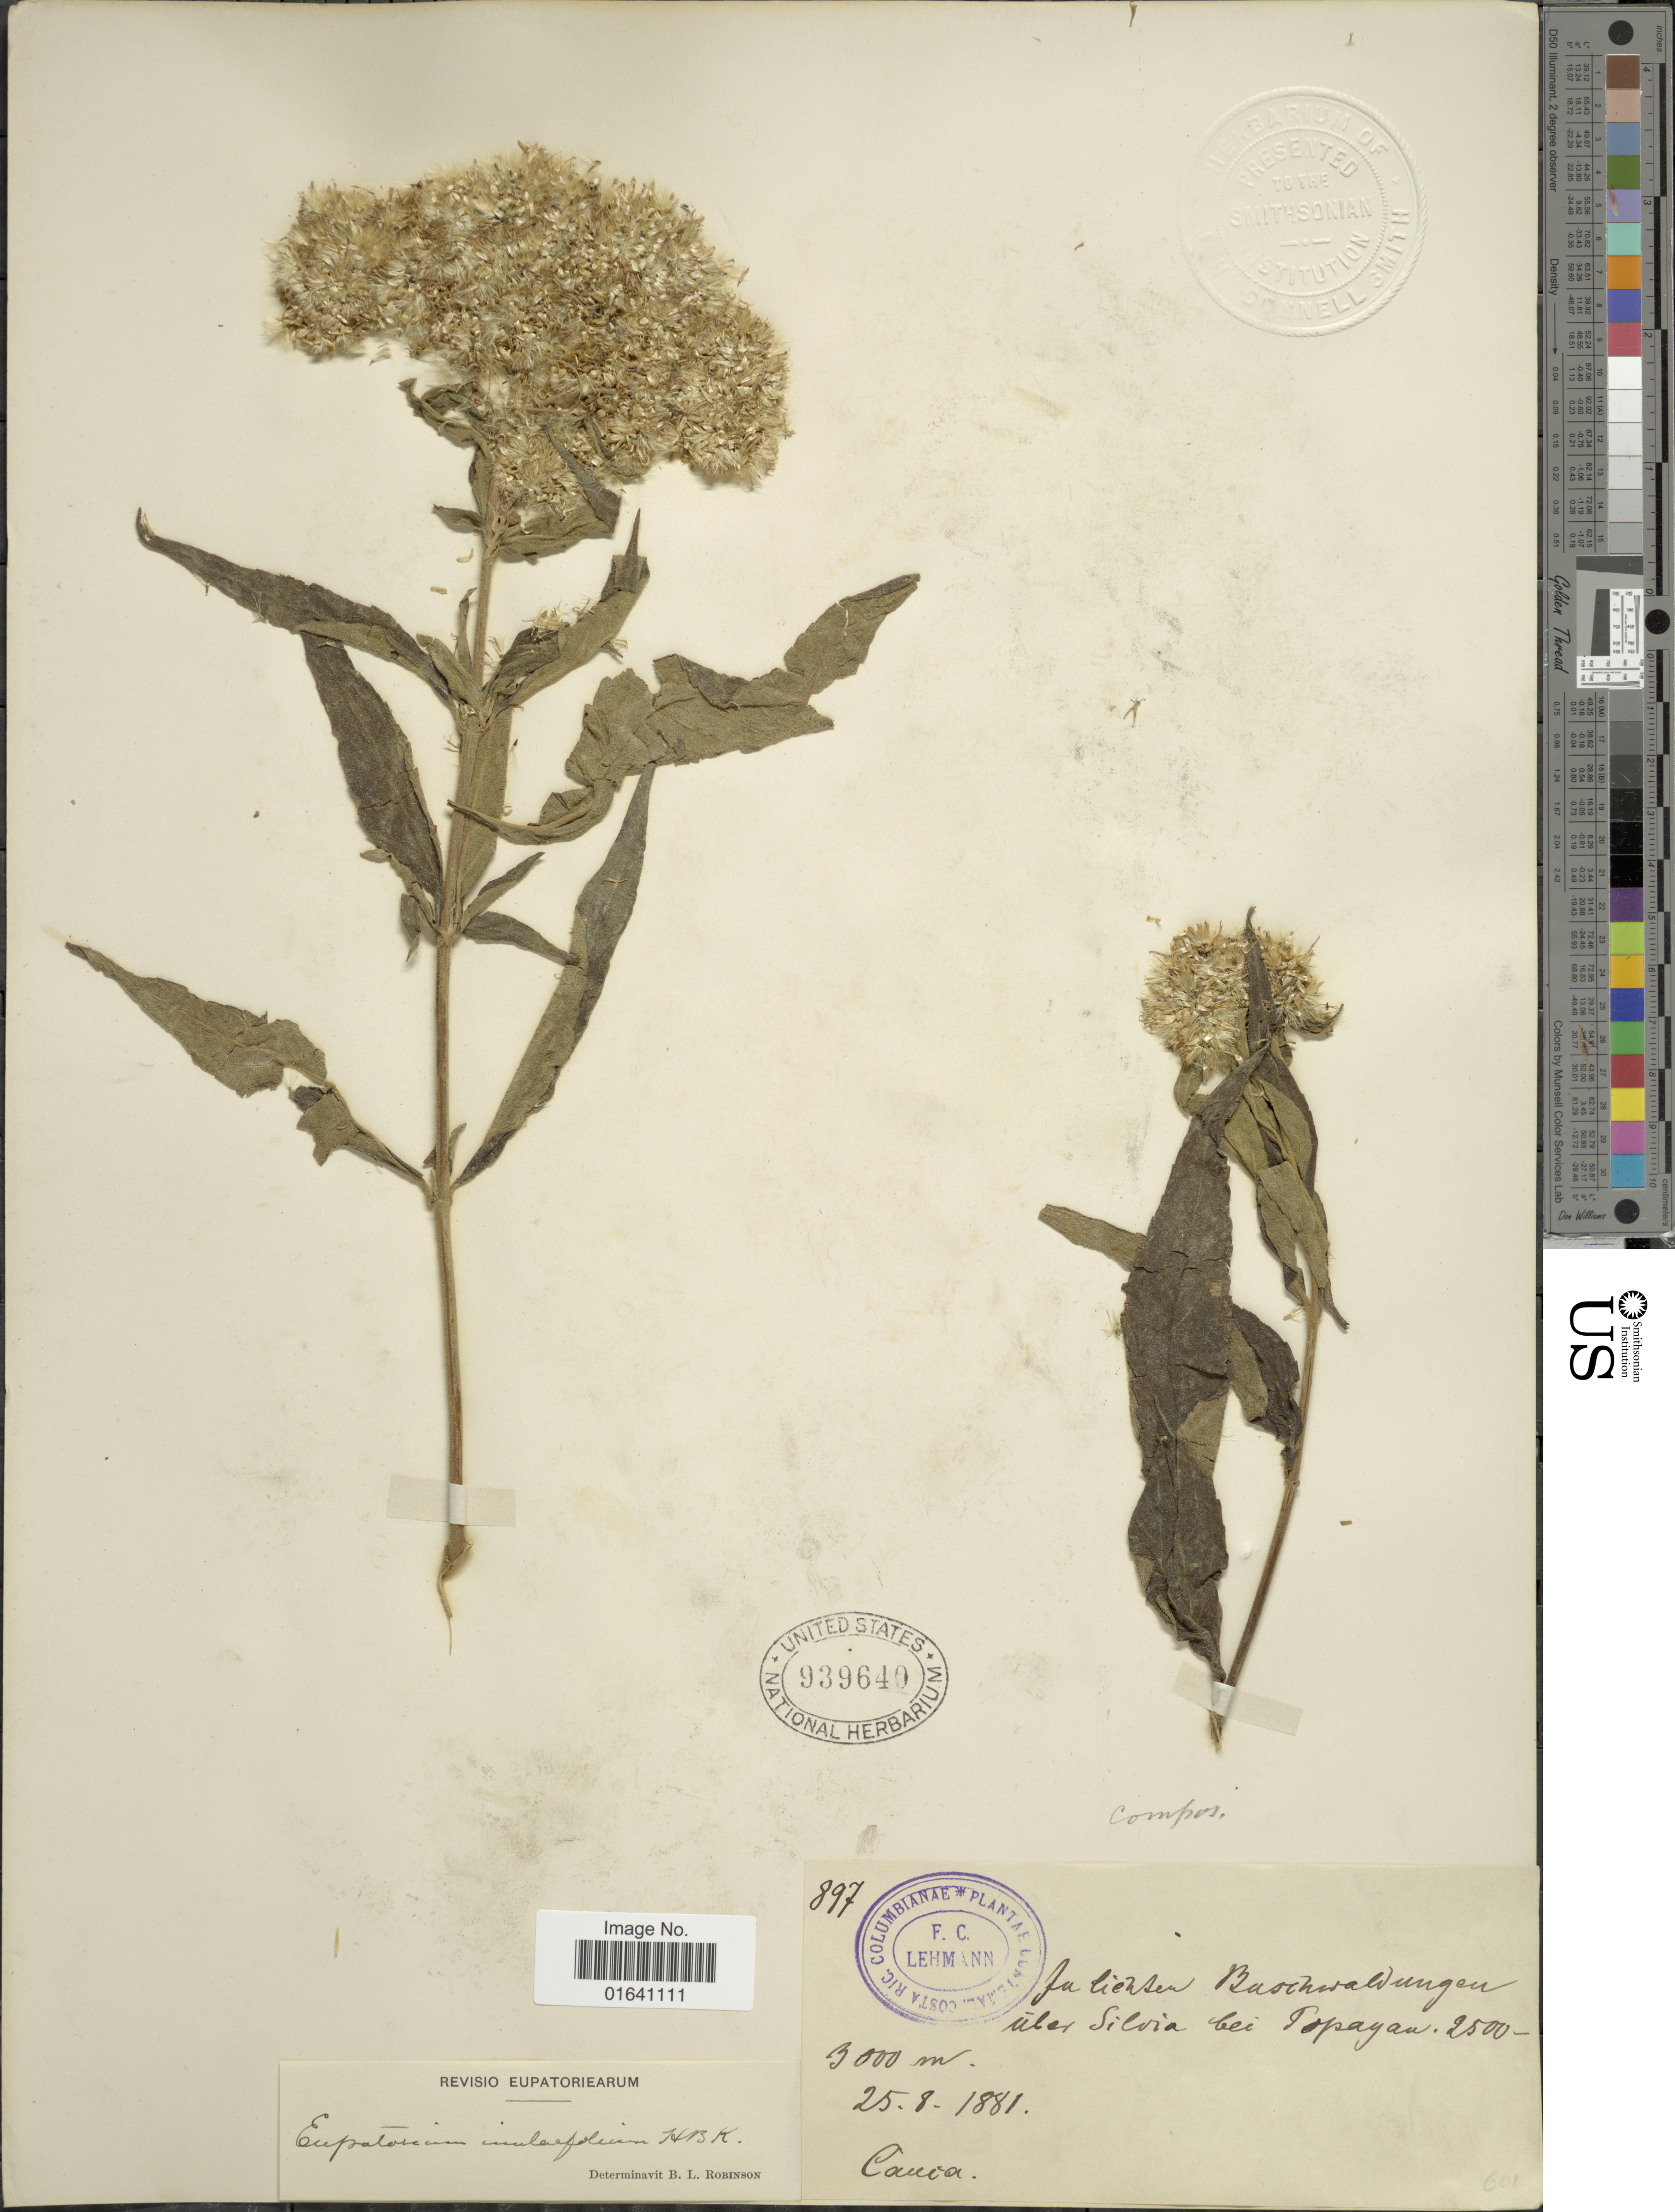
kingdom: Plantae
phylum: Tracheophyta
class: Magnoliopsida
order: Asterales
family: Asteraceae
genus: Austroeupatorium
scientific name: Austroeupatorium inulaefolium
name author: (Kunth) R.M. King & H. Rob.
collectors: F. C. Lehmann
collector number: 897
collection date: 1881-08-25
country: Colombia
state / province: Cauca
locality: In lichseb Buschwaldunger über Silvia bei Popayan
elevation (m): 2500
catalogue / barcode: US 939640